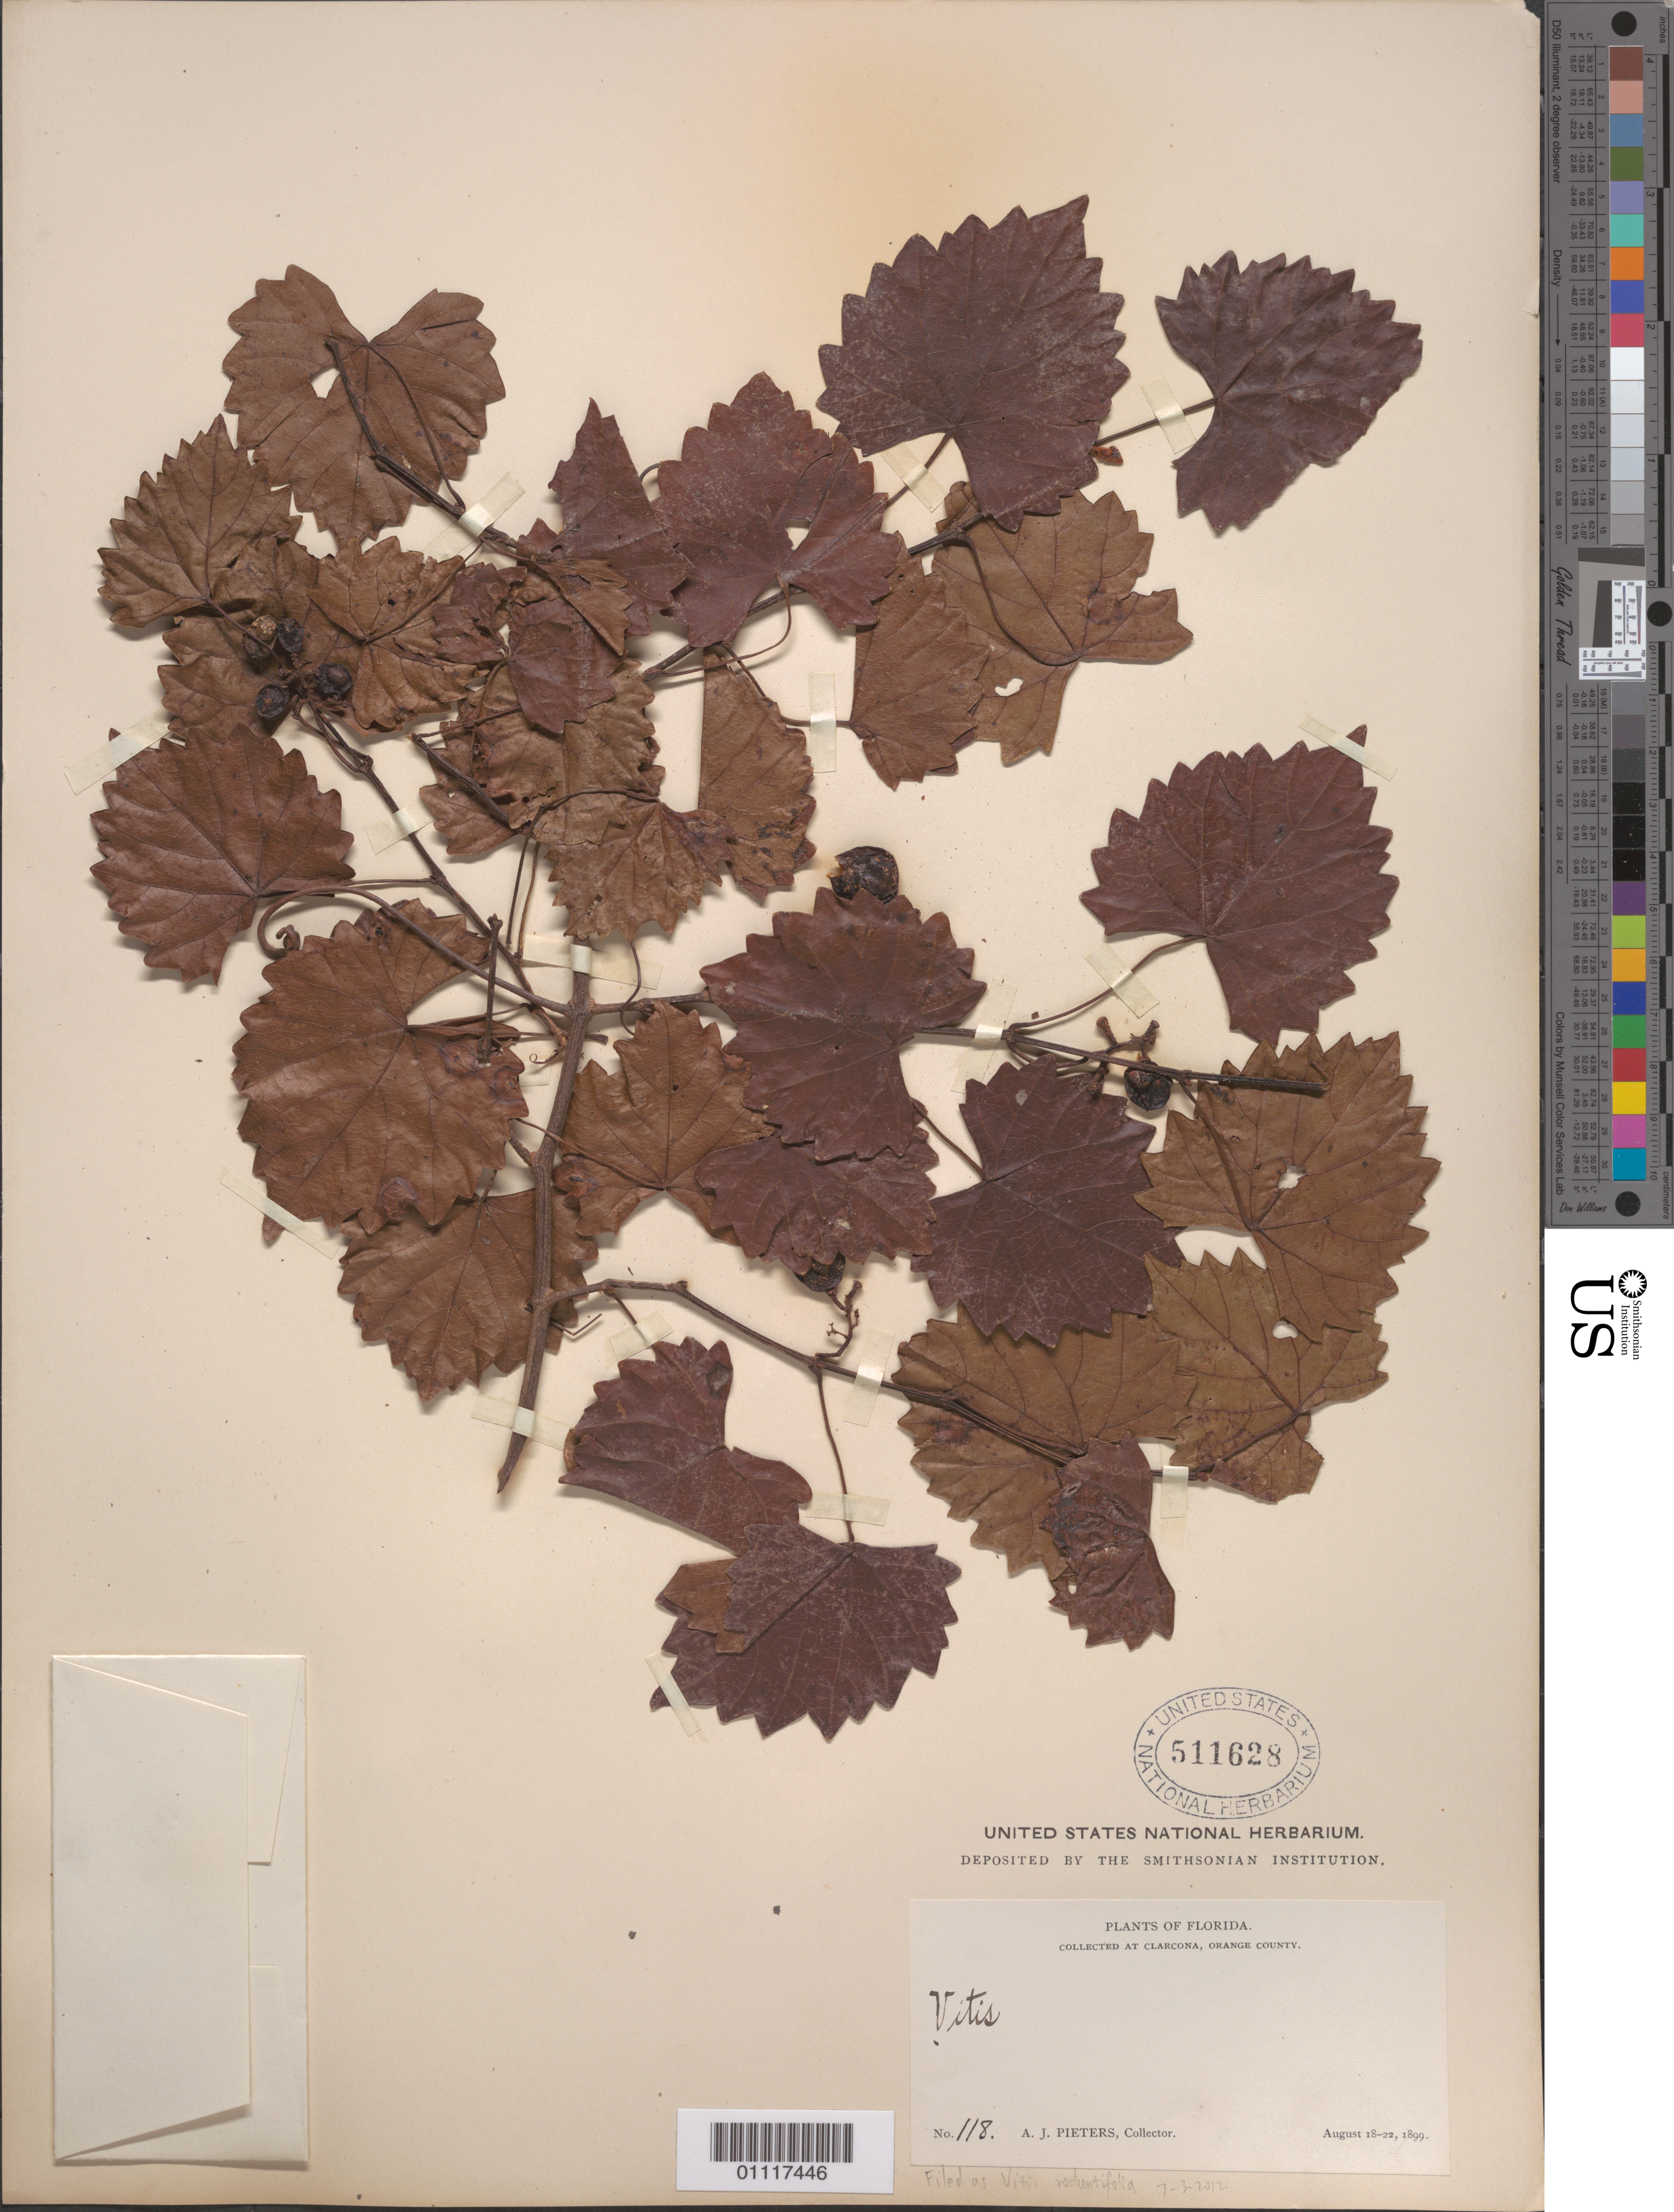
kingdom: Plantae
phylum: Tracheophyta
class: Magnoliopsida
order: Vitales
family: Vitaceae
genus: Vitis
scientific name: Vitis rotundifolia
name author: Michx.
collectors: A. Pieters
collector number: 118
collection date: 1899-08-18/1899-08-22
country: United States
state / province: Florida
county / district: Orange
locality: Clarcona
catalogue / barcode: US 511628